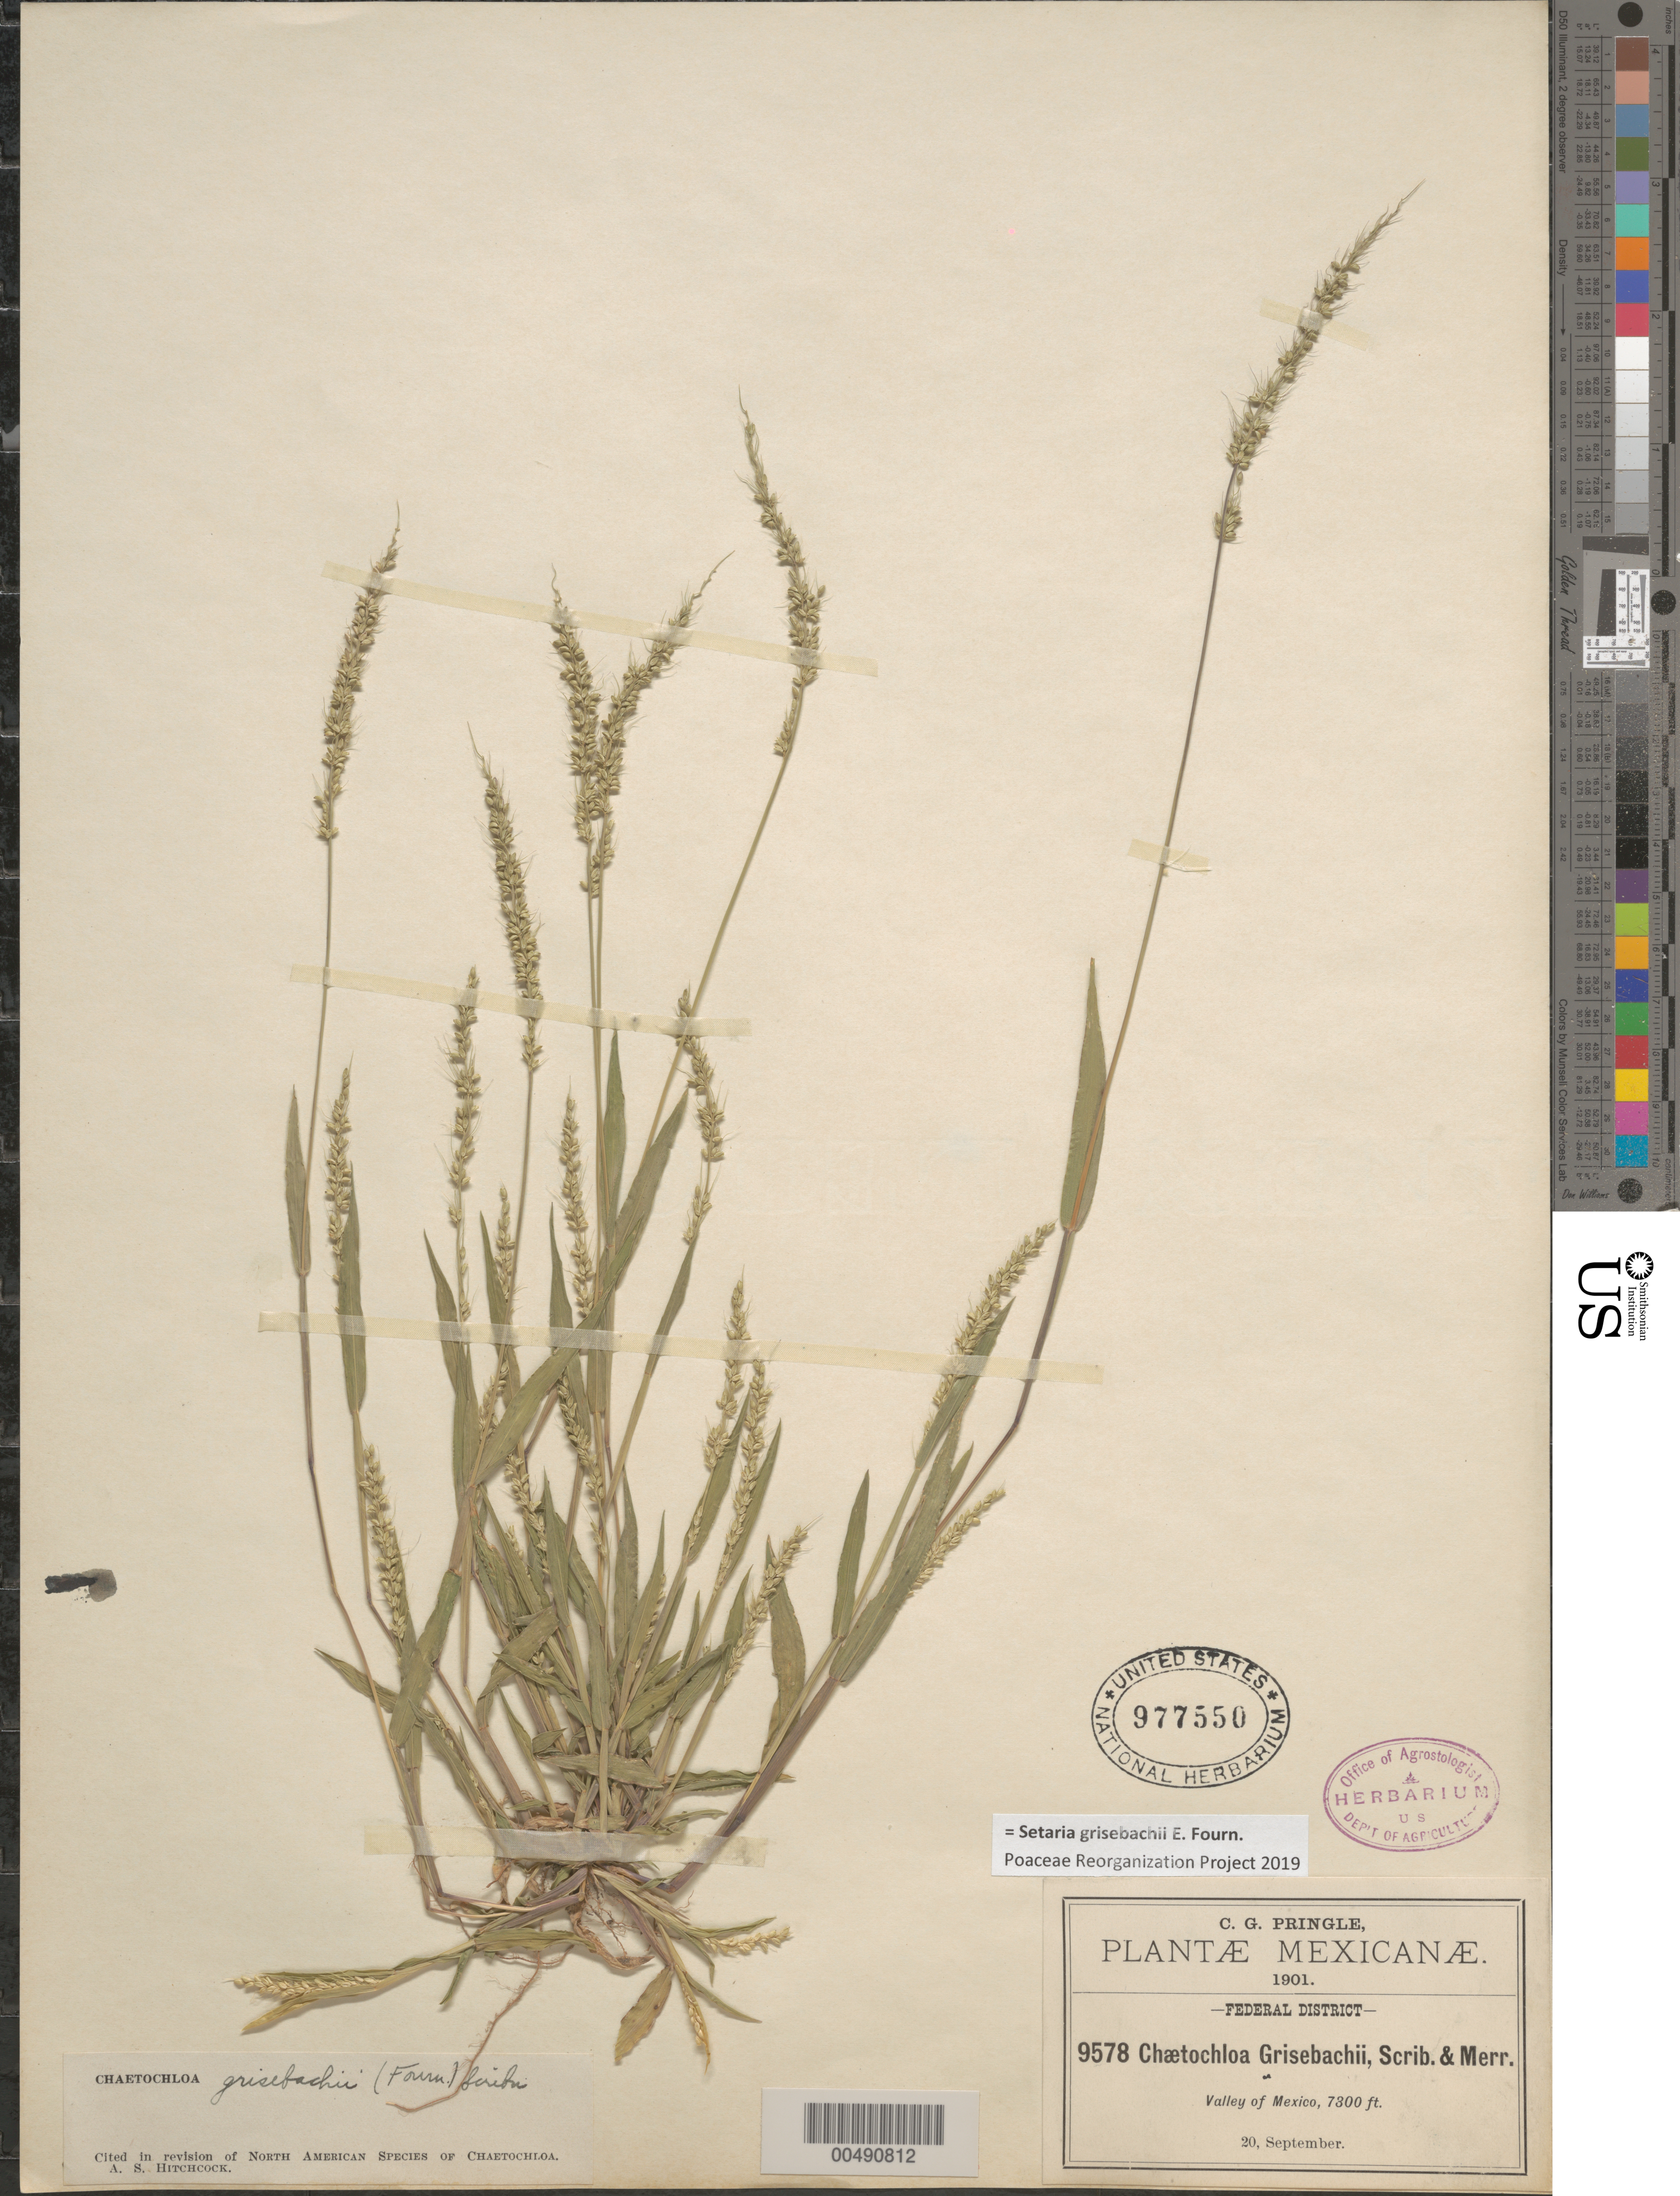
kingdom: Plantae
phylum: Tracheophyta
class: Liliopsida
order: Poales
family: Poaceae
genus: Setaria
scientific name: Setaria grisebachii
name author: E. Fourn.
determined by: Poaceae Reorganization Project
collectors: C. G. Pringle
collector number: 9578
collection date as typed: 20 Sep 1901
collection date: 1901-09-20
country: Mexico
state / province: Distrito Federal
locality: Valley of Mexico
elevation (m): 2225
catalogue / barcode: US 977550